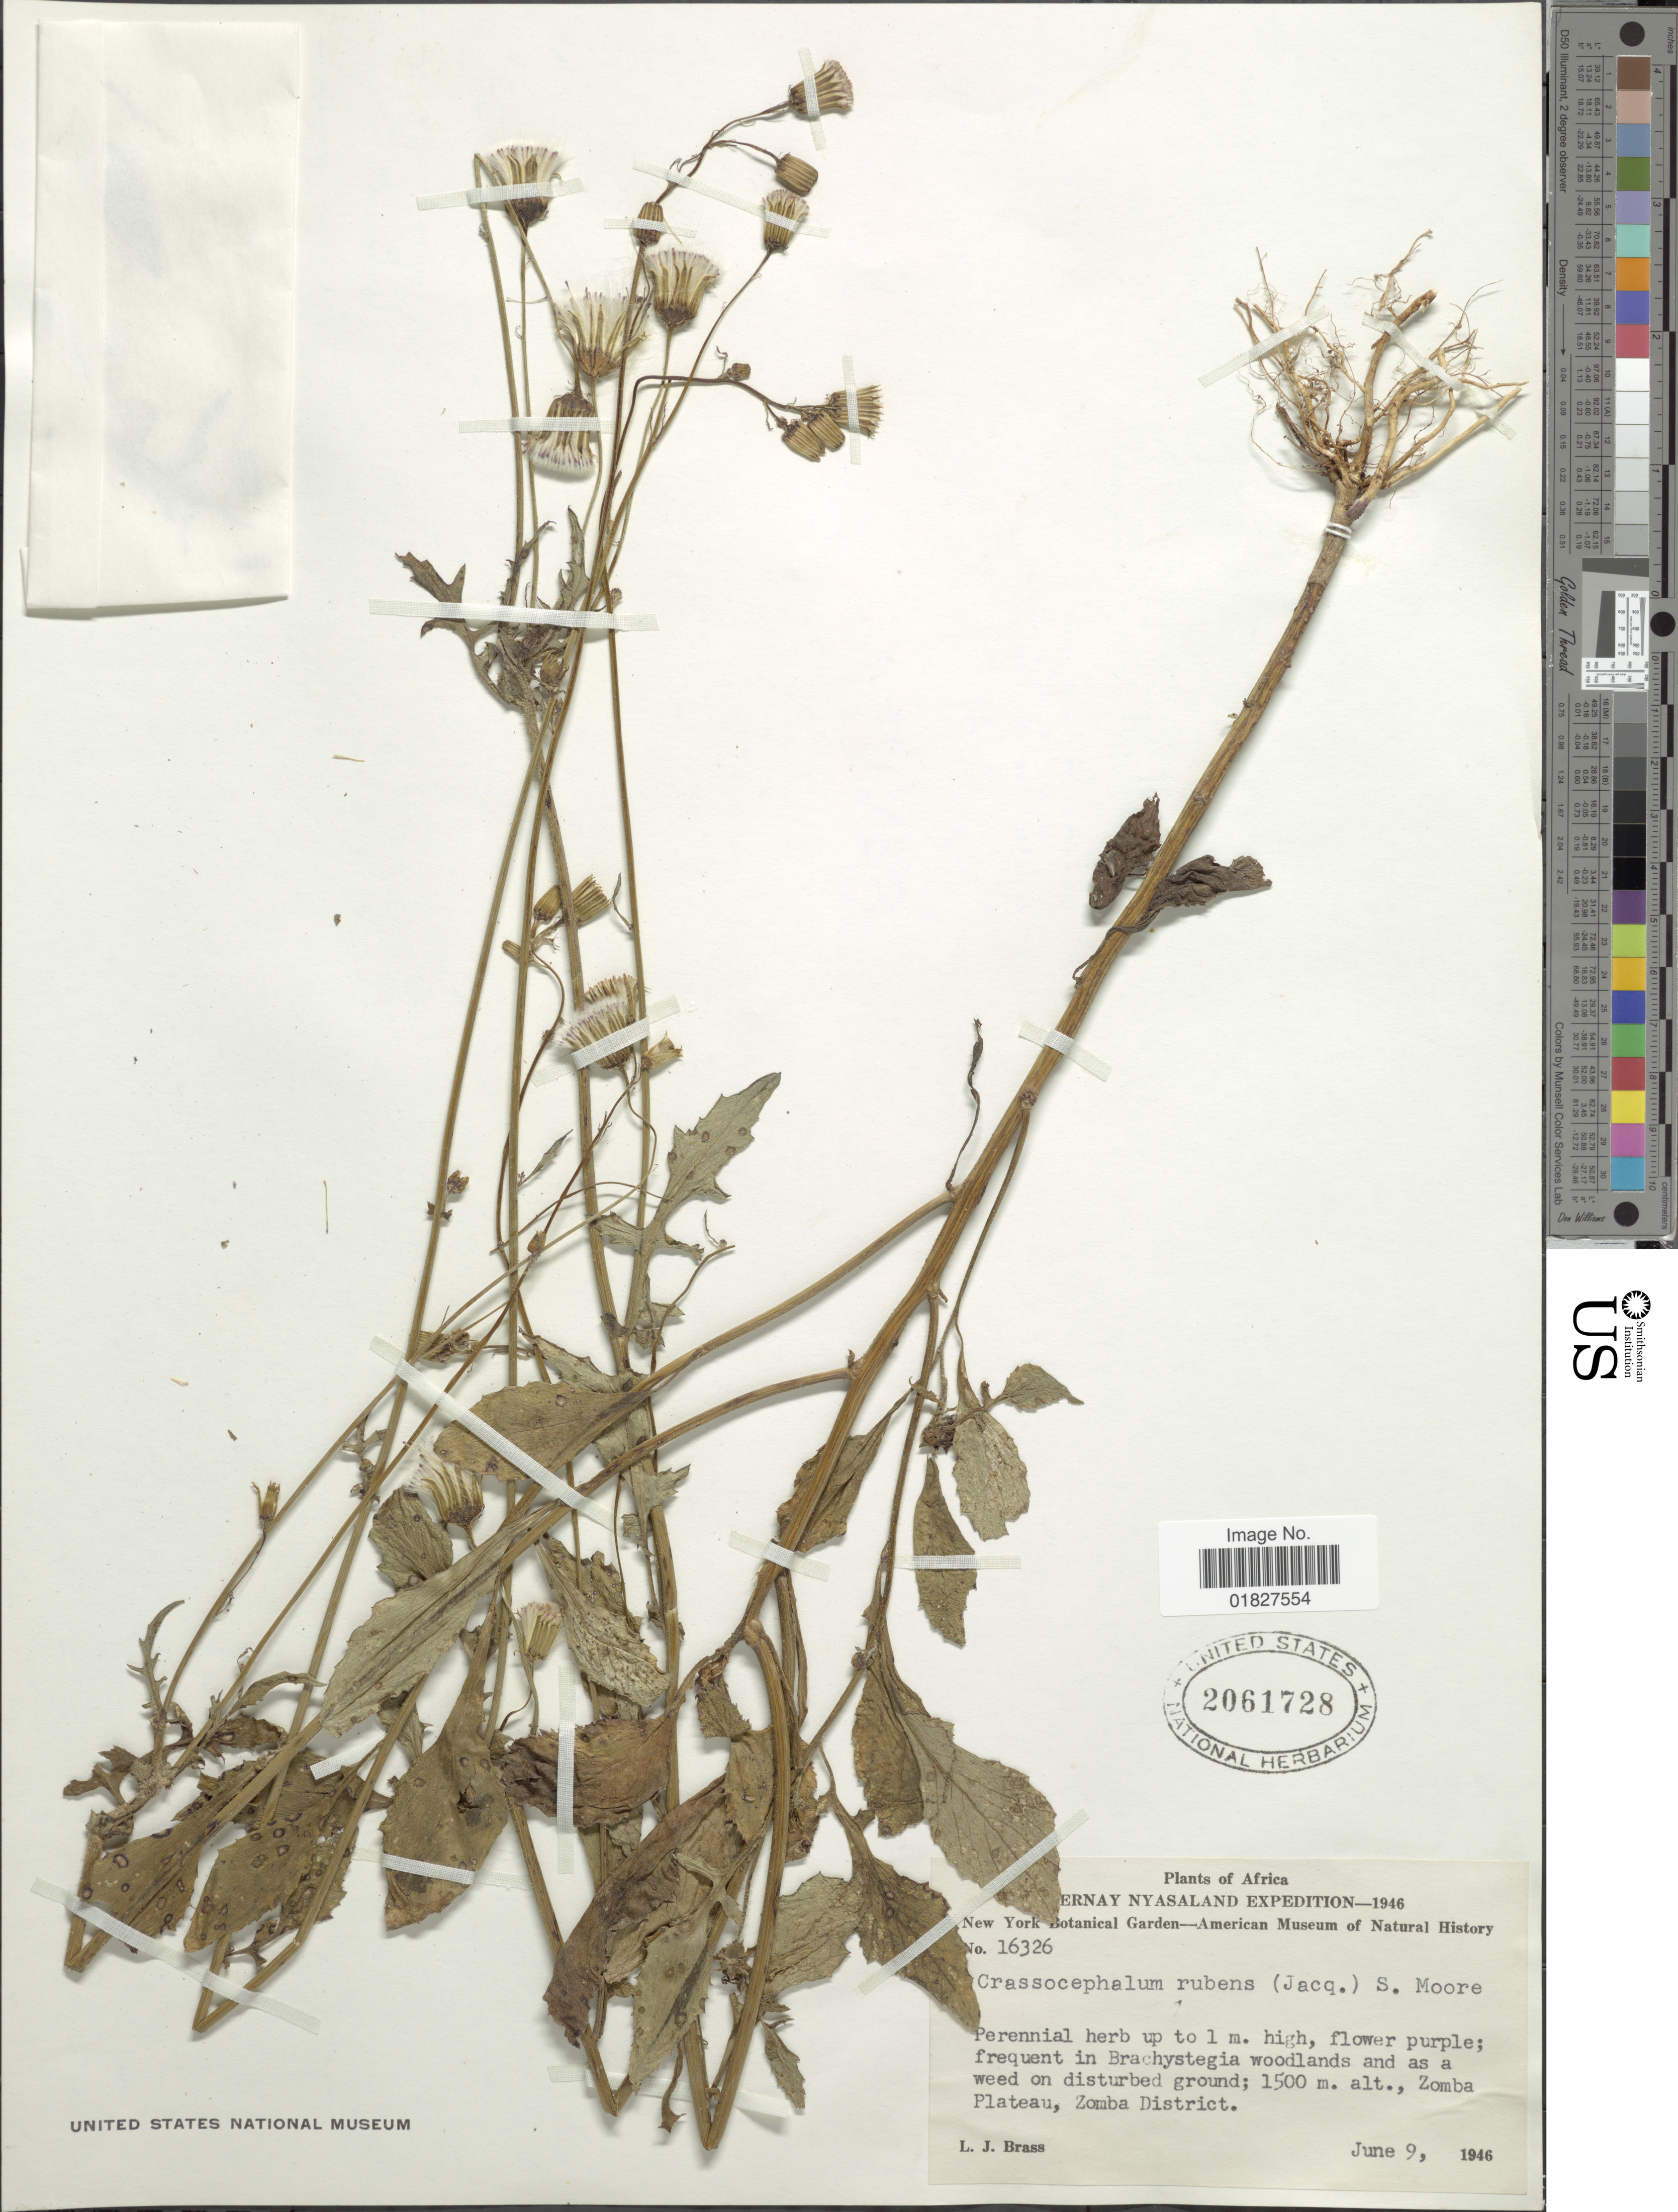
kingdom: Plantae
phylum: Tracheophyta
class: Magnoliopsida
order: Asterales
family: Asteraceae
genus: Crassocephalum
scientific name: Crassocephalum rubens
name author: (Juss. ex Jacq.) S. Moore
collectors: L. J. Brass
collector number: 16326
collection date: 1946-06-09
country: Malawi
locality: Africa, [illegible text]ernay Nyasaland, Zomba Plateau, Zomba District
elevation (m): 1500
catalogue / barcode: US 2061728